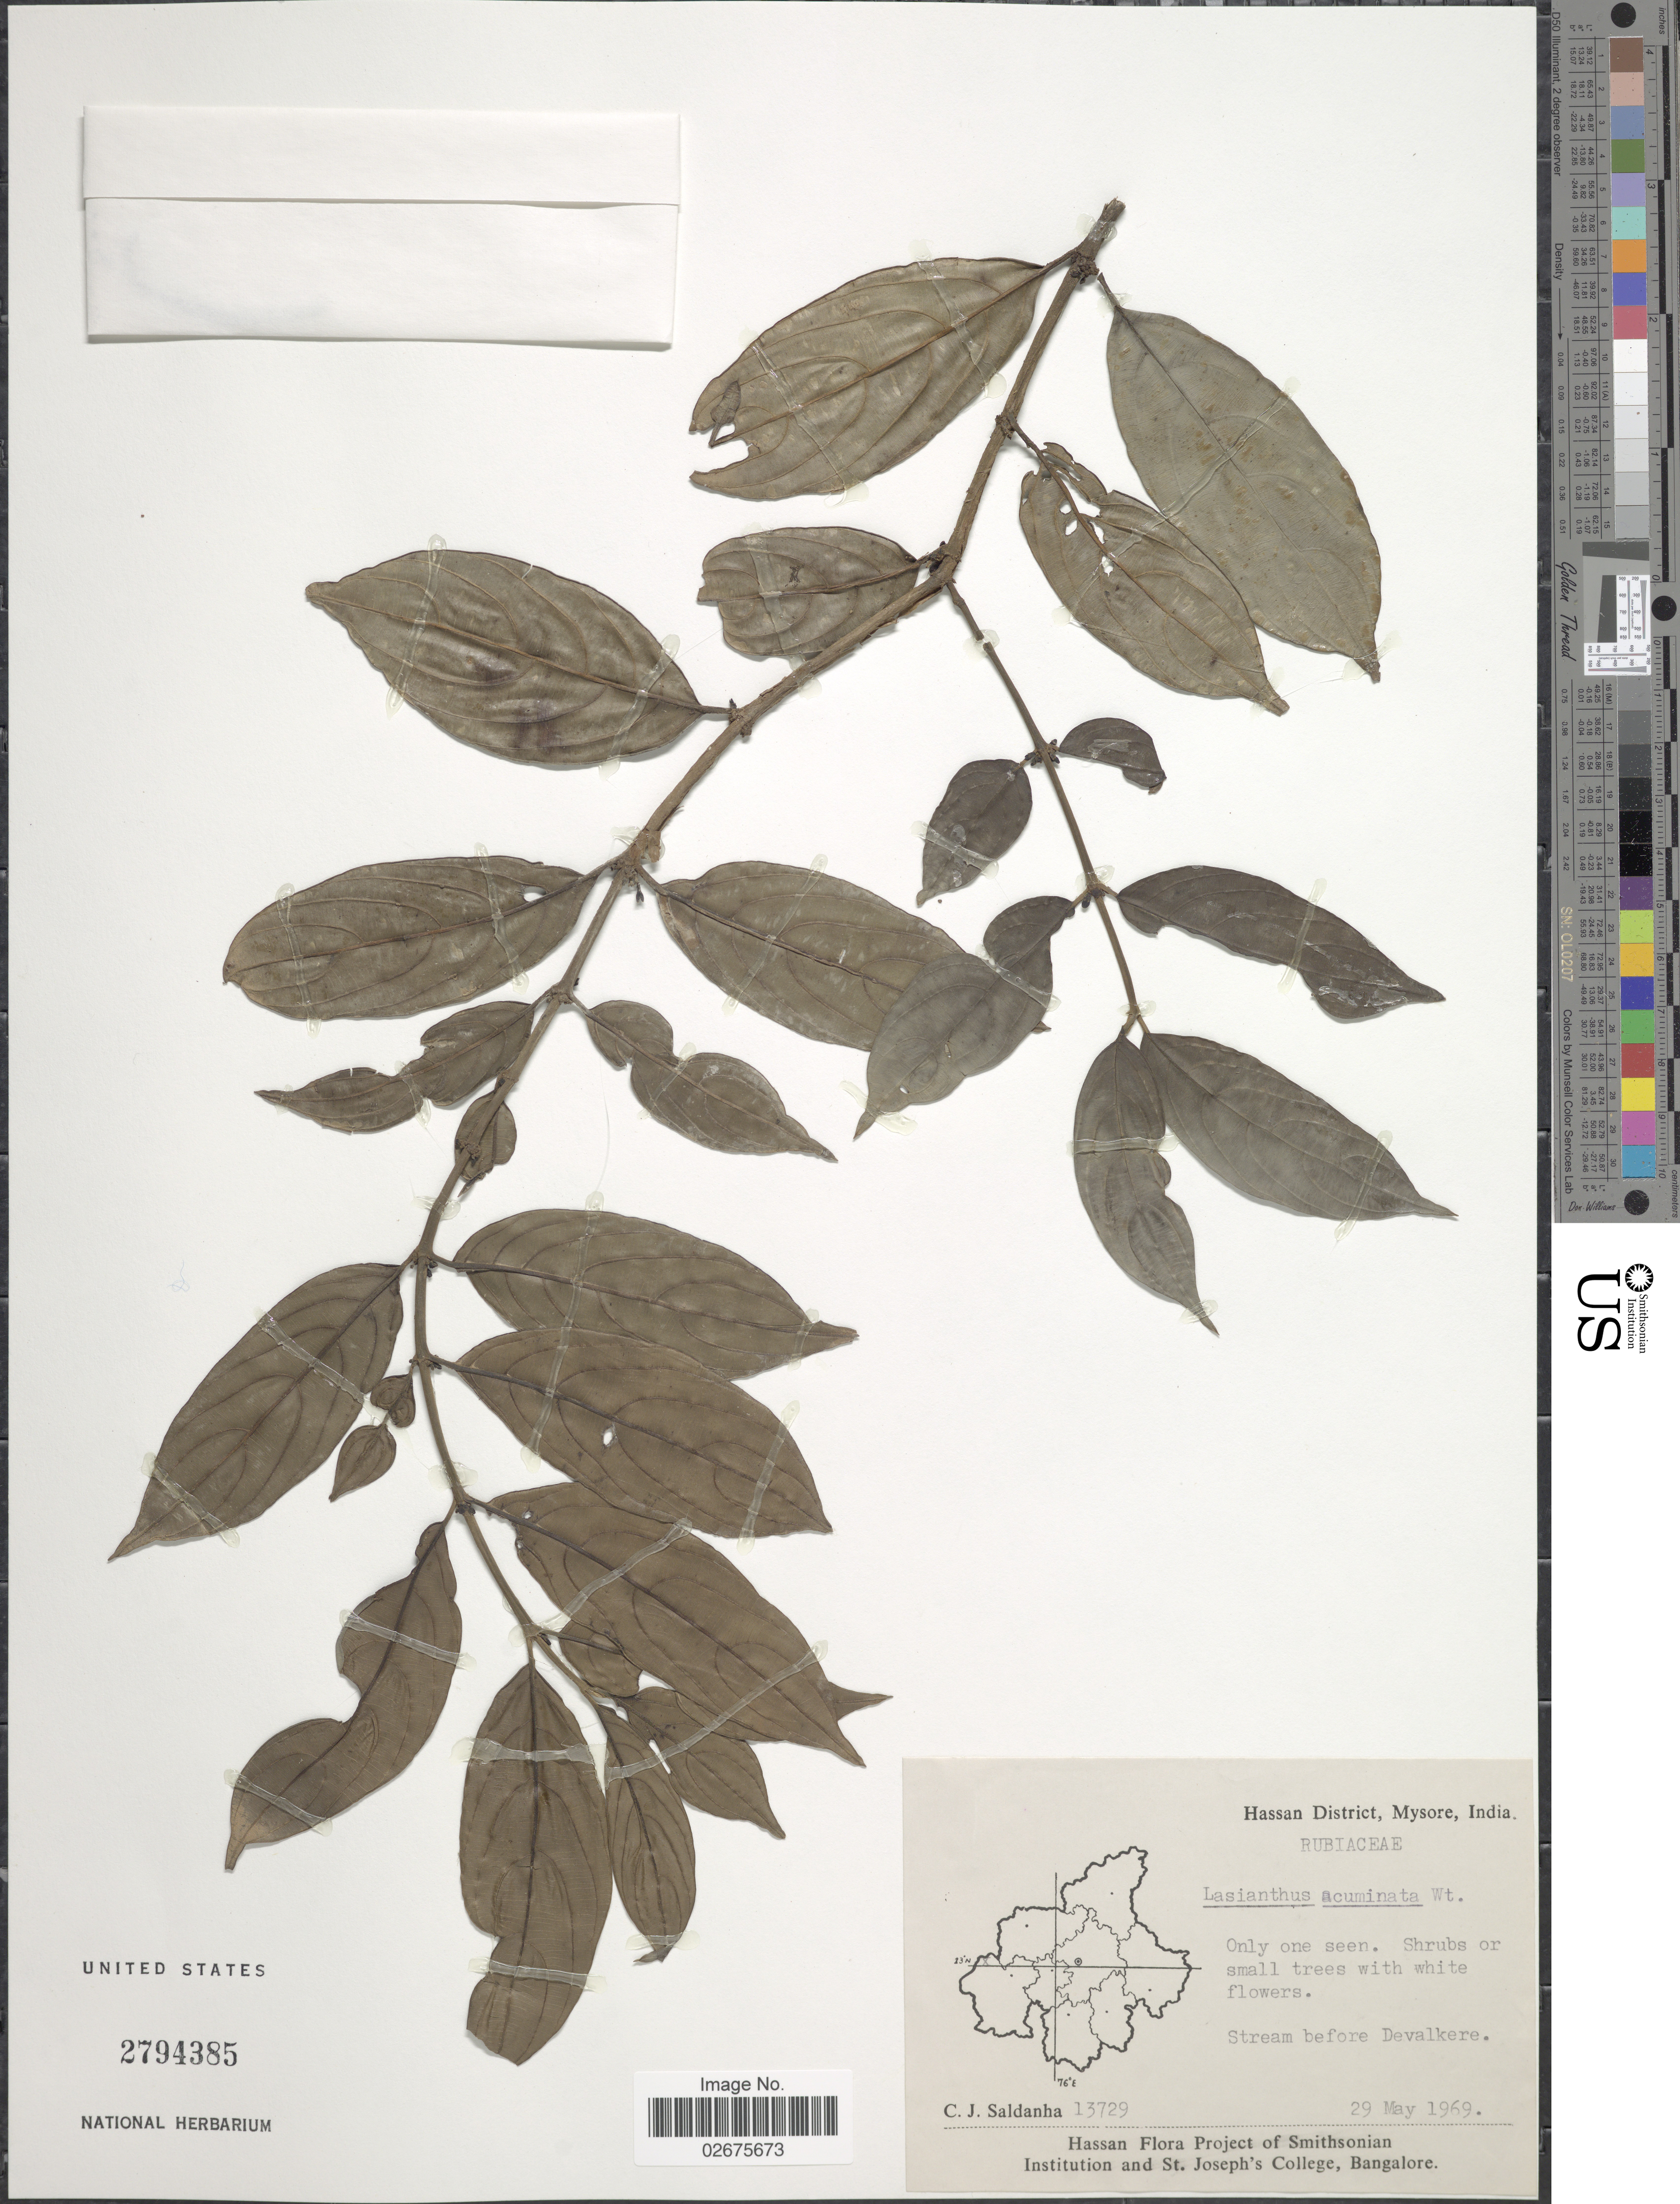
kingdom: Plantae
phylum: Tracheophyta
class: Magnoliopsida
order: Gentianales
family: Rubiaceae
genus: Lasianthus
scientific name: Lasianthus acuminatus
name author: Wight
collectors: C. J. Saldanha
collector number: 13729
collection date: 1969-05-29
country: India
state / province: Karnataka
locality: Hassan District, Mysore, India, Stream before Devalkere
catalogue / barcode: US 2794385